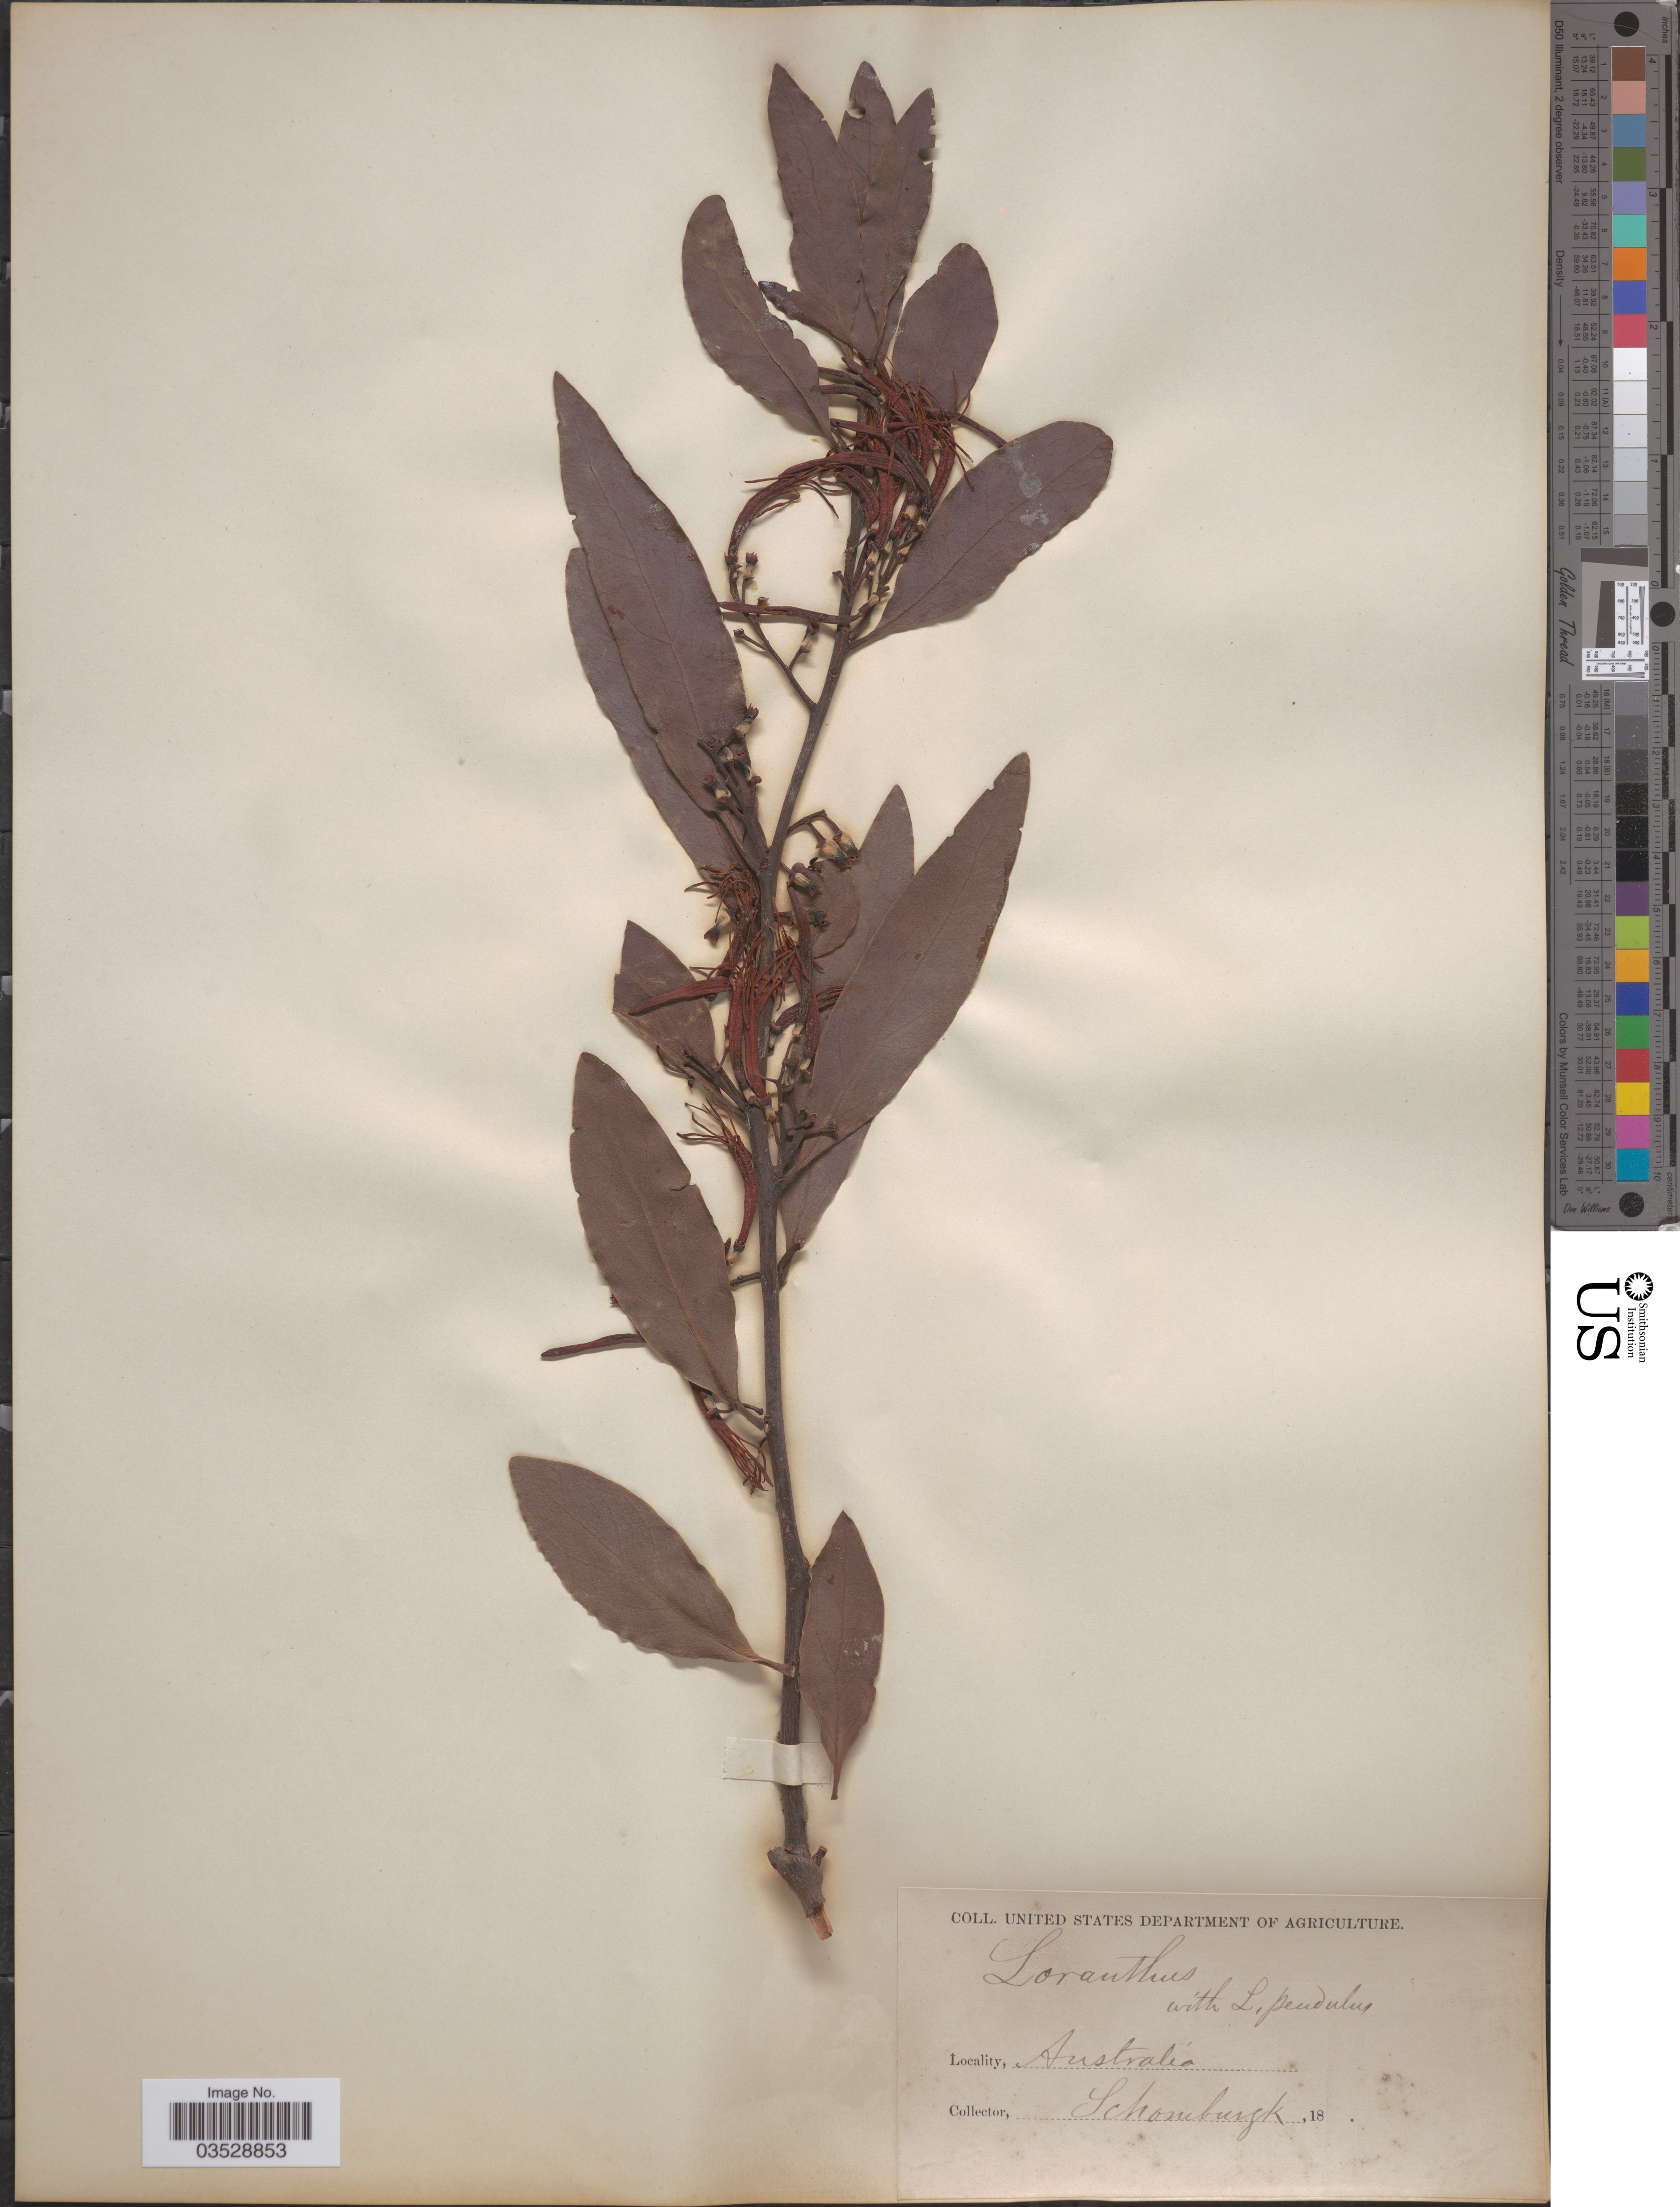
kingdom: Plantae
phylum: Tracheophyta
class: Magnoliopsida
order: Santalales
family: Loranthaceae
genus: Amyema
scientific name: Amyema sp.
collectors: -- Schomburgk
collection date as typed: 18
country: Australia